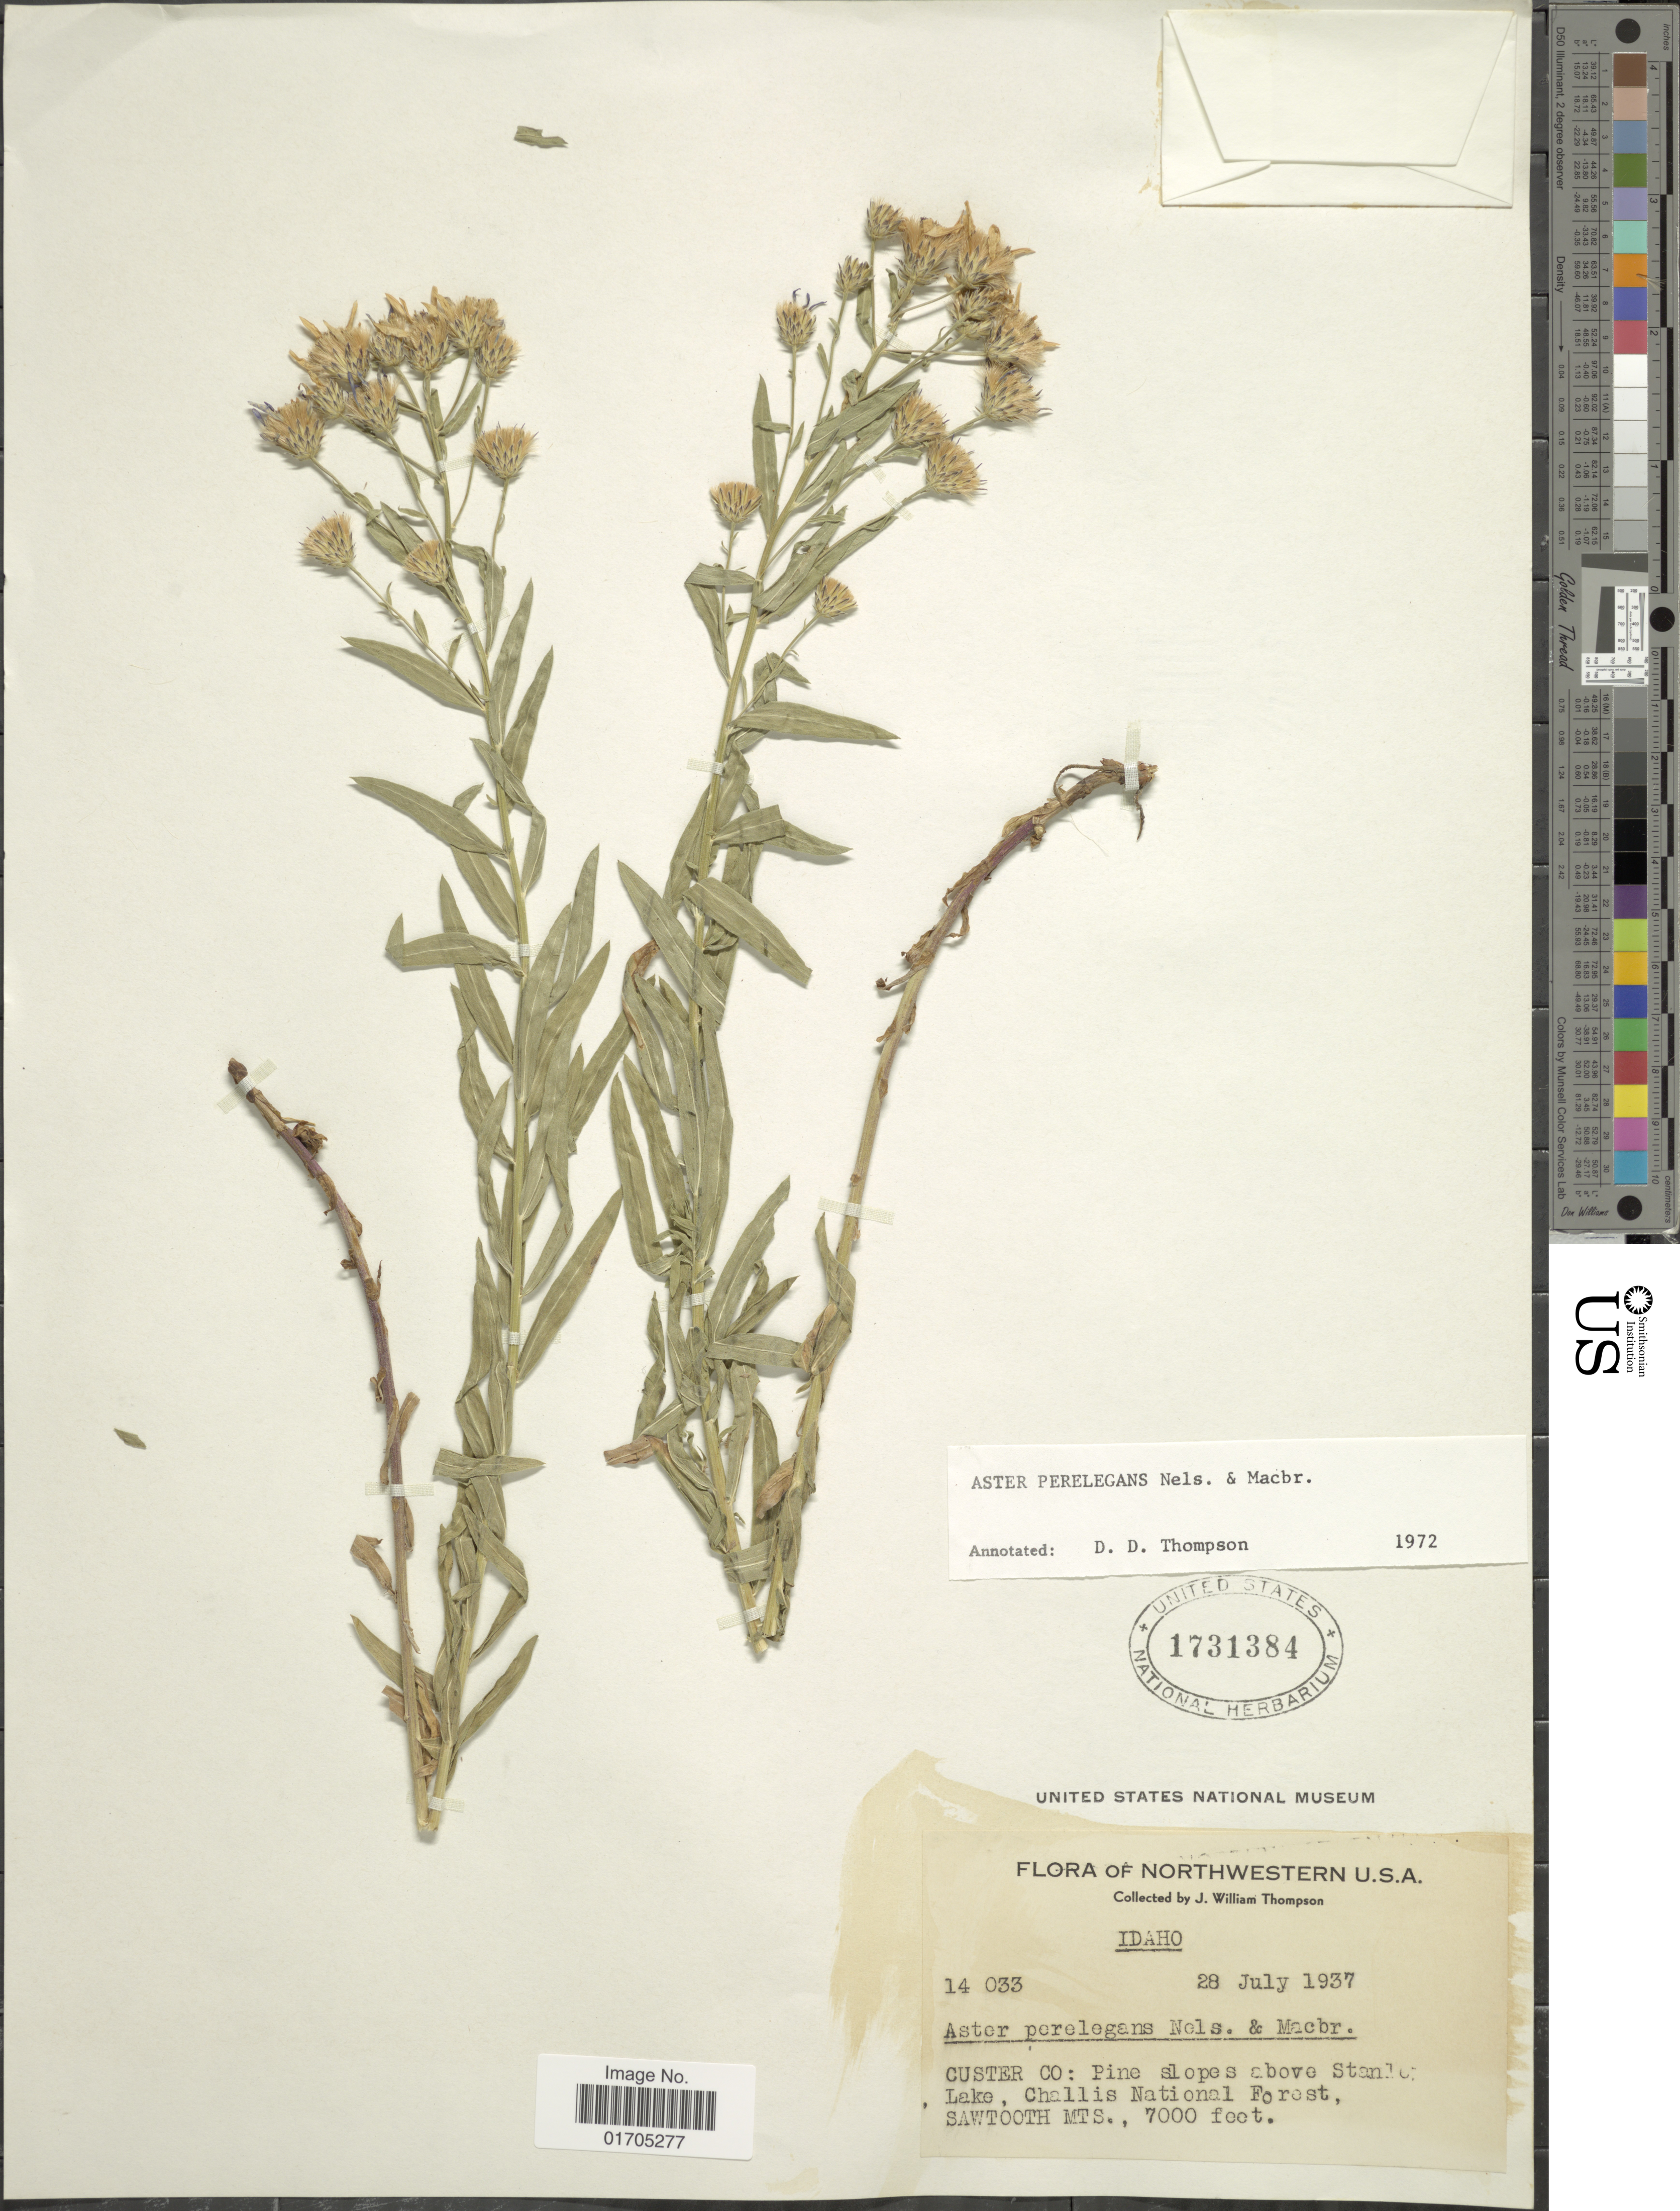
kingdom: Plantae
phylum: Tracheophyta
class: Magnoliopsida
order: Asterales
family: Asteraceae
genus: Eucephalus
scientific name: Eucephalus elegans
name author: Nutt.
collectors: J. W. Thompson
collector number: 14033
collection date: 1937-07-28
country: United States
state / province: Idaho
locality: Northwestern U.S.A., Custer Co: Pine slope above Stanley Lake, Challis National Forest, Sawtooth Mts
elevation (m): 2134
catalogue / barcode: US 1731384